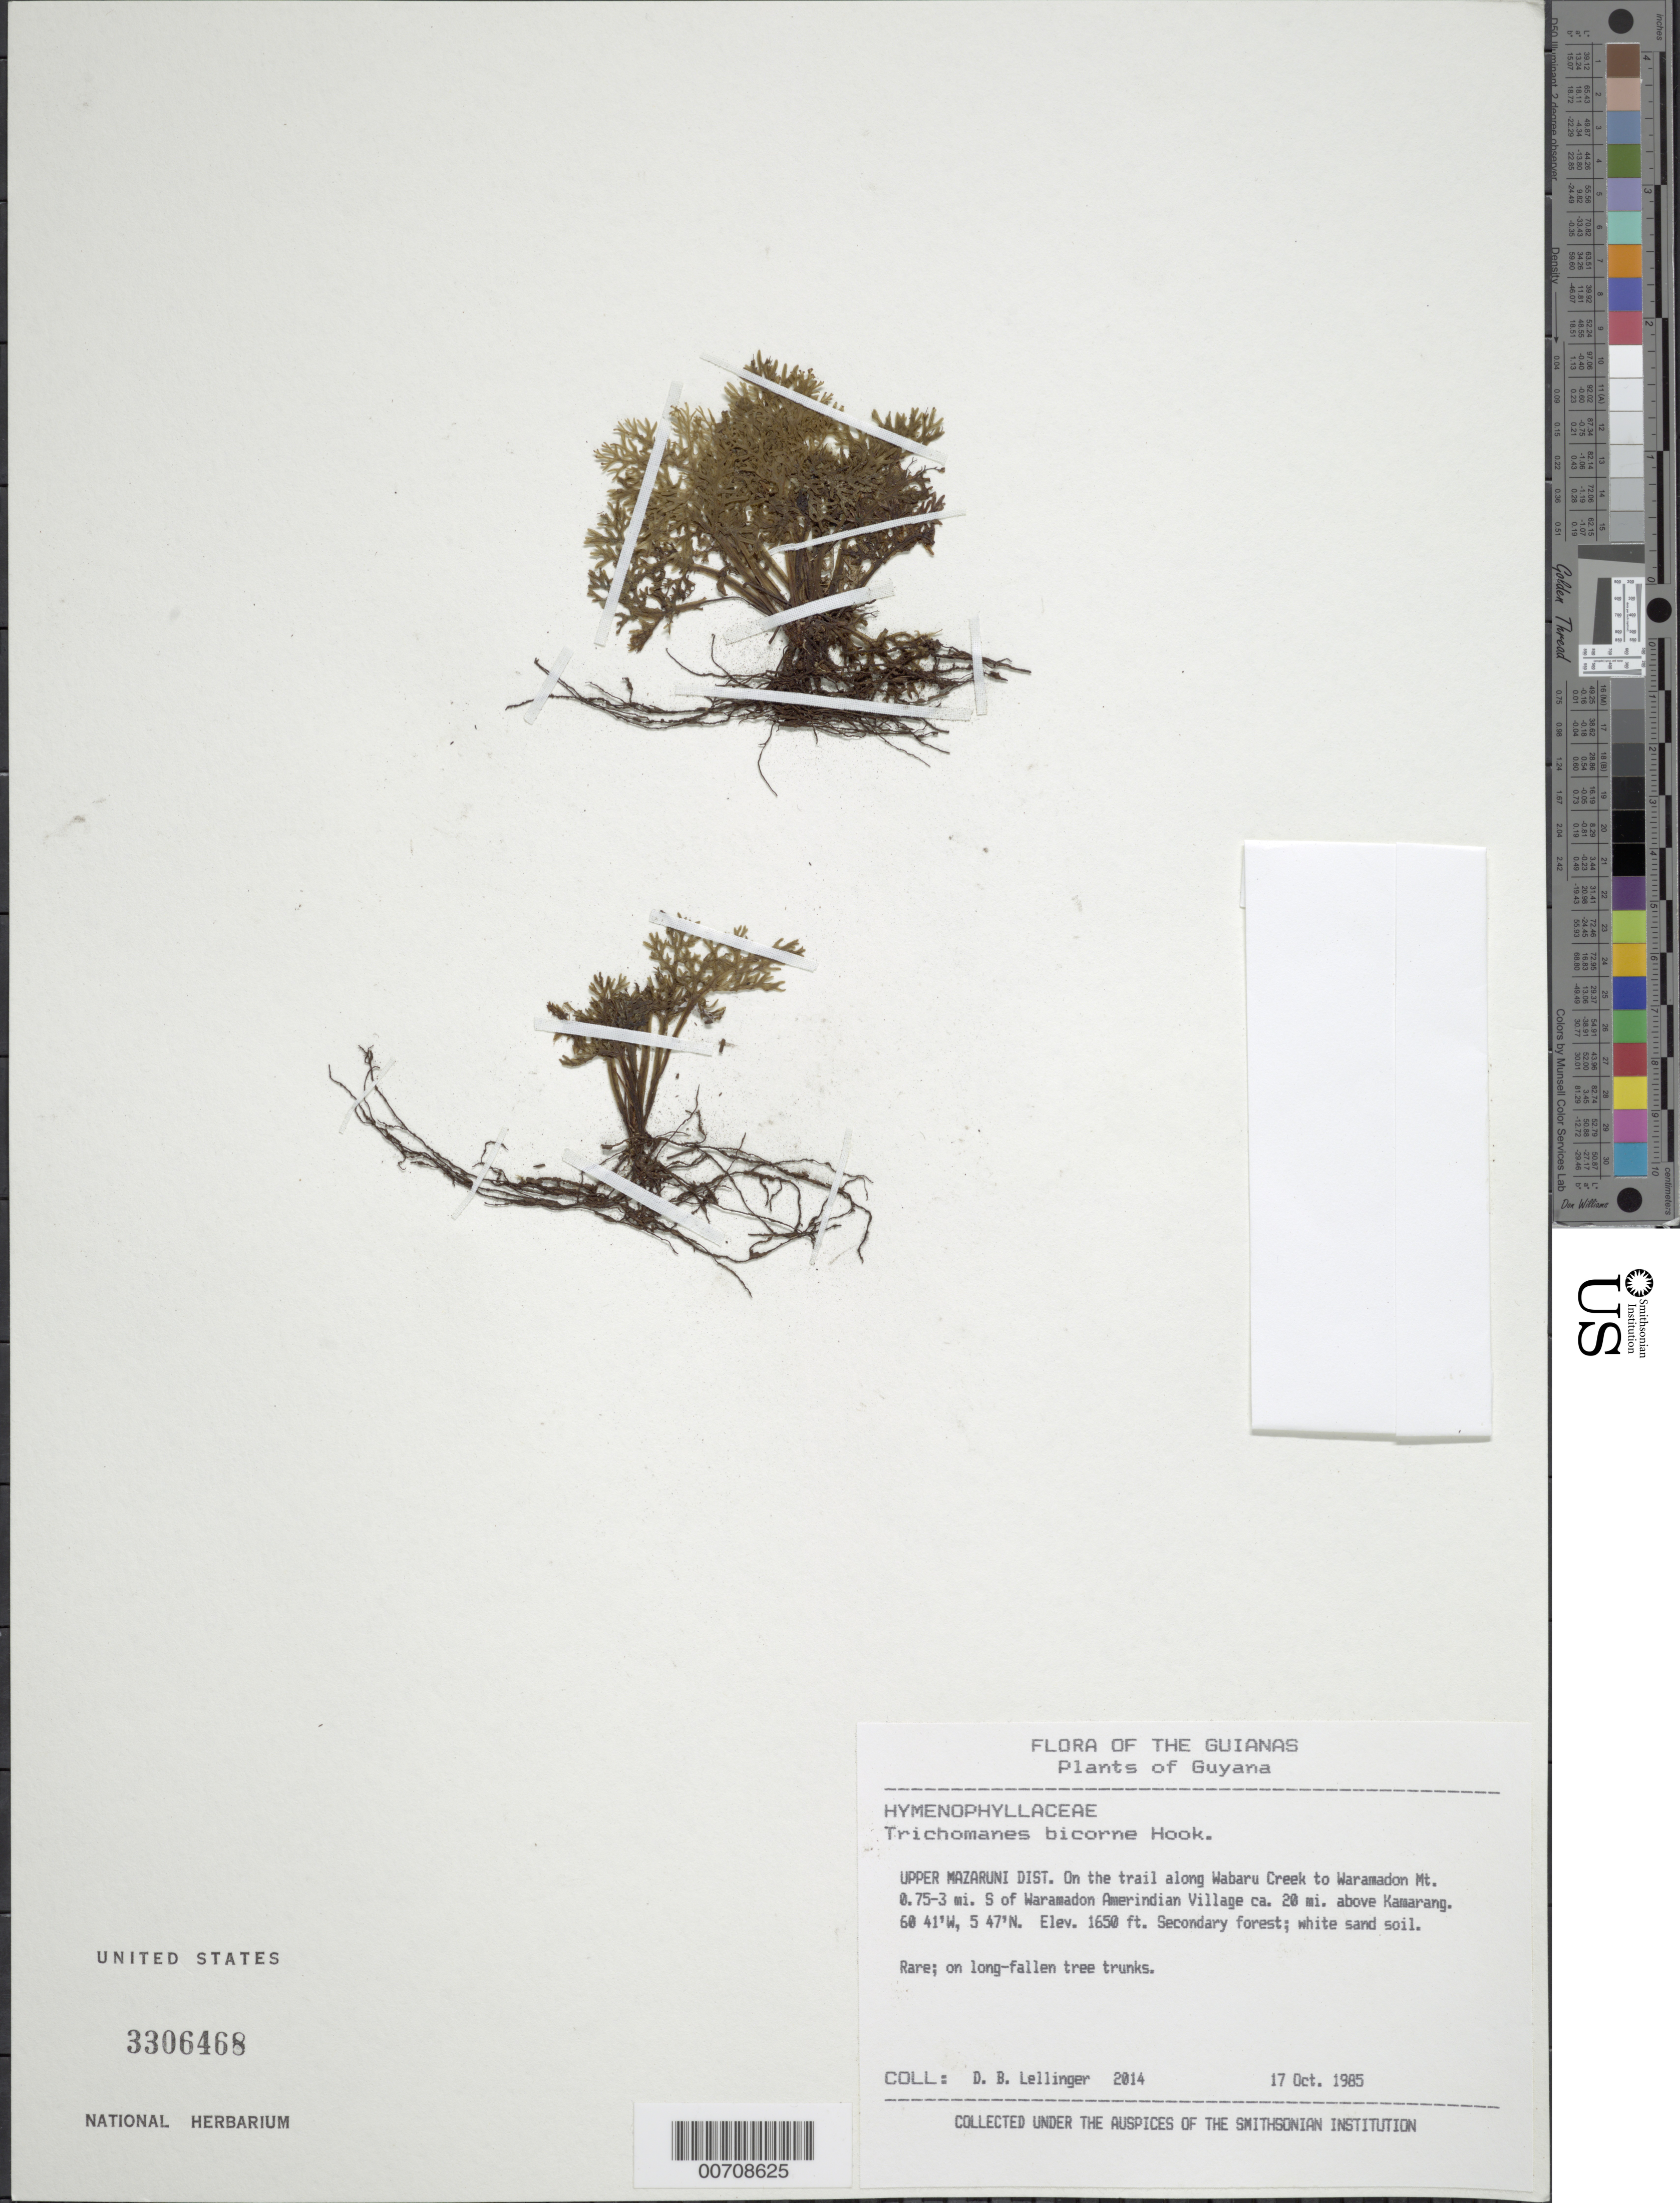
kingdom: Plantae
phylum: Tracheophyta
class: Polypodiopsida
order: Hymenophyllales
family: Hymenophyllaceae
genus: Trichomanes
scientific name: Trichomanes bicorne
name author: Hook.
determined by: Lellinger, David B., (BOT), Smithsonian Institution - National Museum of Natural History (UNITED STATES)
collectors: D. B. Lellinger & H. Robinson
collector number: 2014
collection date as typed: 17 October 1985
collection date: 1985-10-17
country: Guyana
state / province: Cuyuni-Mazaruni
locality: Trail along Wabaru Creek to Waramadon Mt., ca. 32 km above Kamarang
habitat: Secondary forest, white sand soil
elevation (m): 495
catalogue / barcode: US 3306468